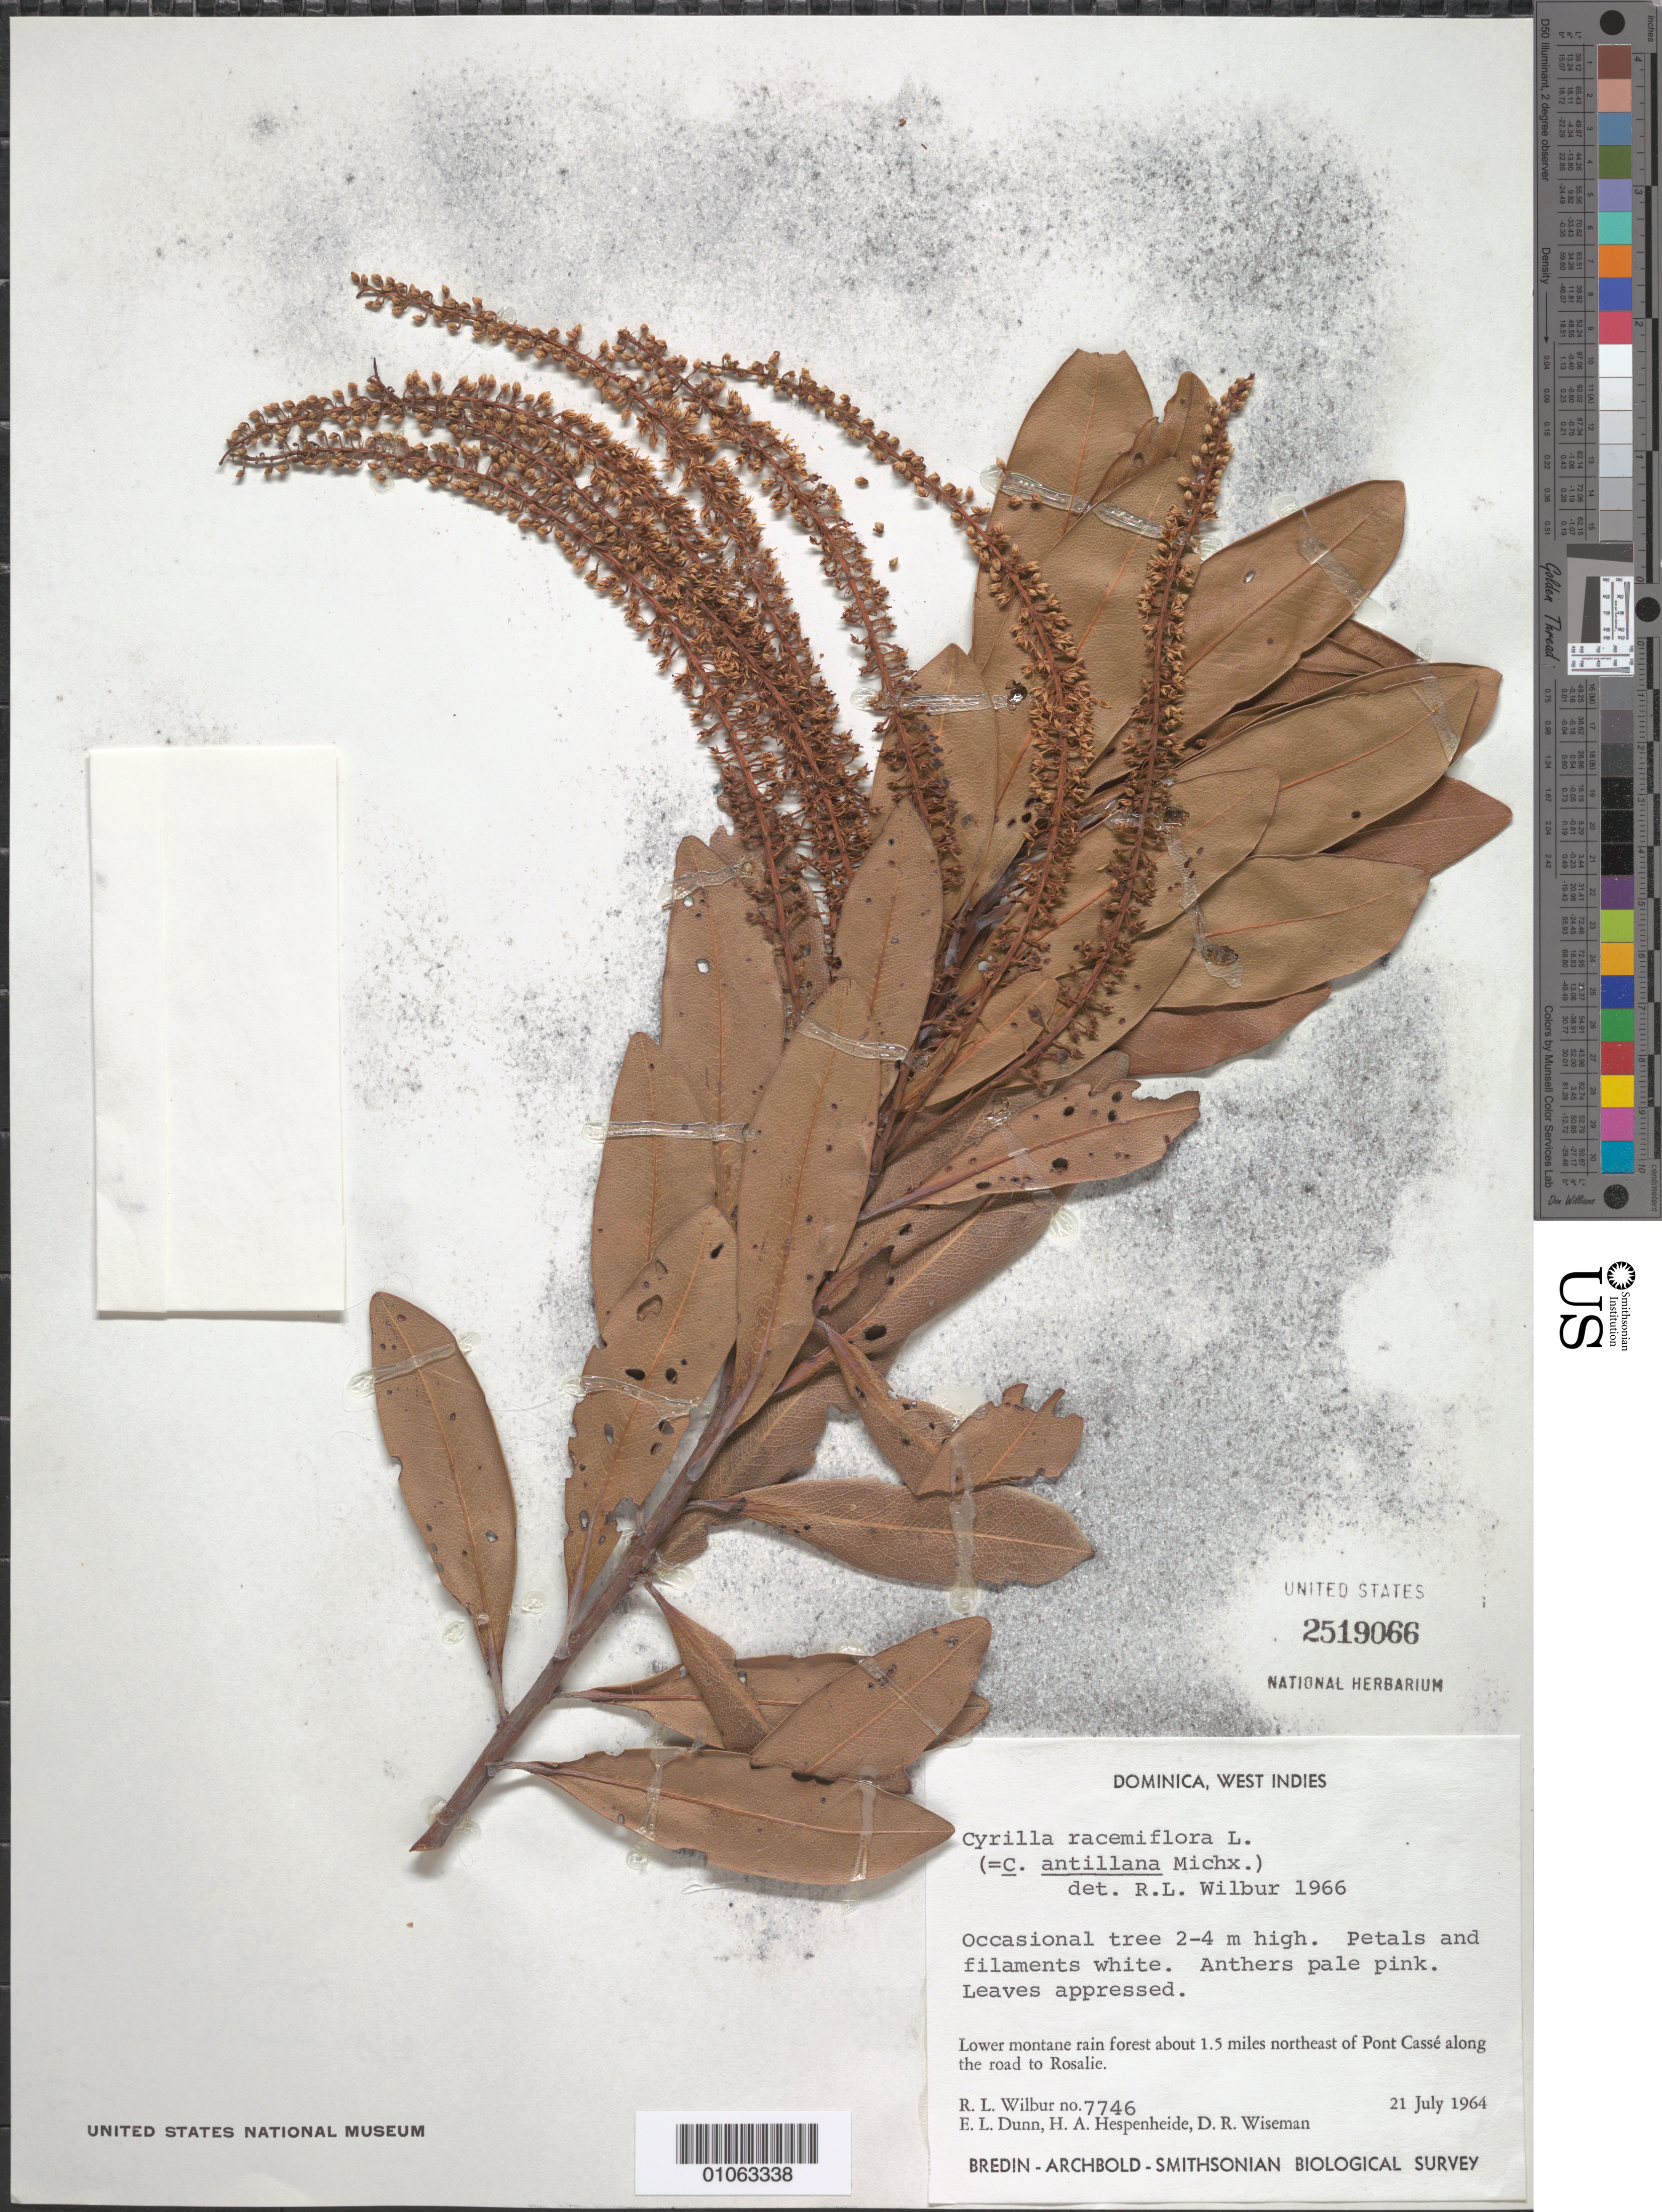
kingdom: Plantae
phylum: Tracheophyta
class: Magnoliopsida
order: Ericales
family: Cyrillaceae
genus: Cyrilla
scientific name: Cyrilla racemiflora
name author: L.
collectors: R. L. Wilbur, E. Dunn, H. A. Hespenheide & D. R. Wiseman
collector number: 7746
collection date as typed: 21 Jul 1964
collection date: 1964-07-21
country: Dominica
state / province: St. Paul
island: Dominica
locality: Lower montane rain forest about 1.5 miles N.E. of Pont Casse, along the road to Rosalie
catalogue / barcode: US 2519066